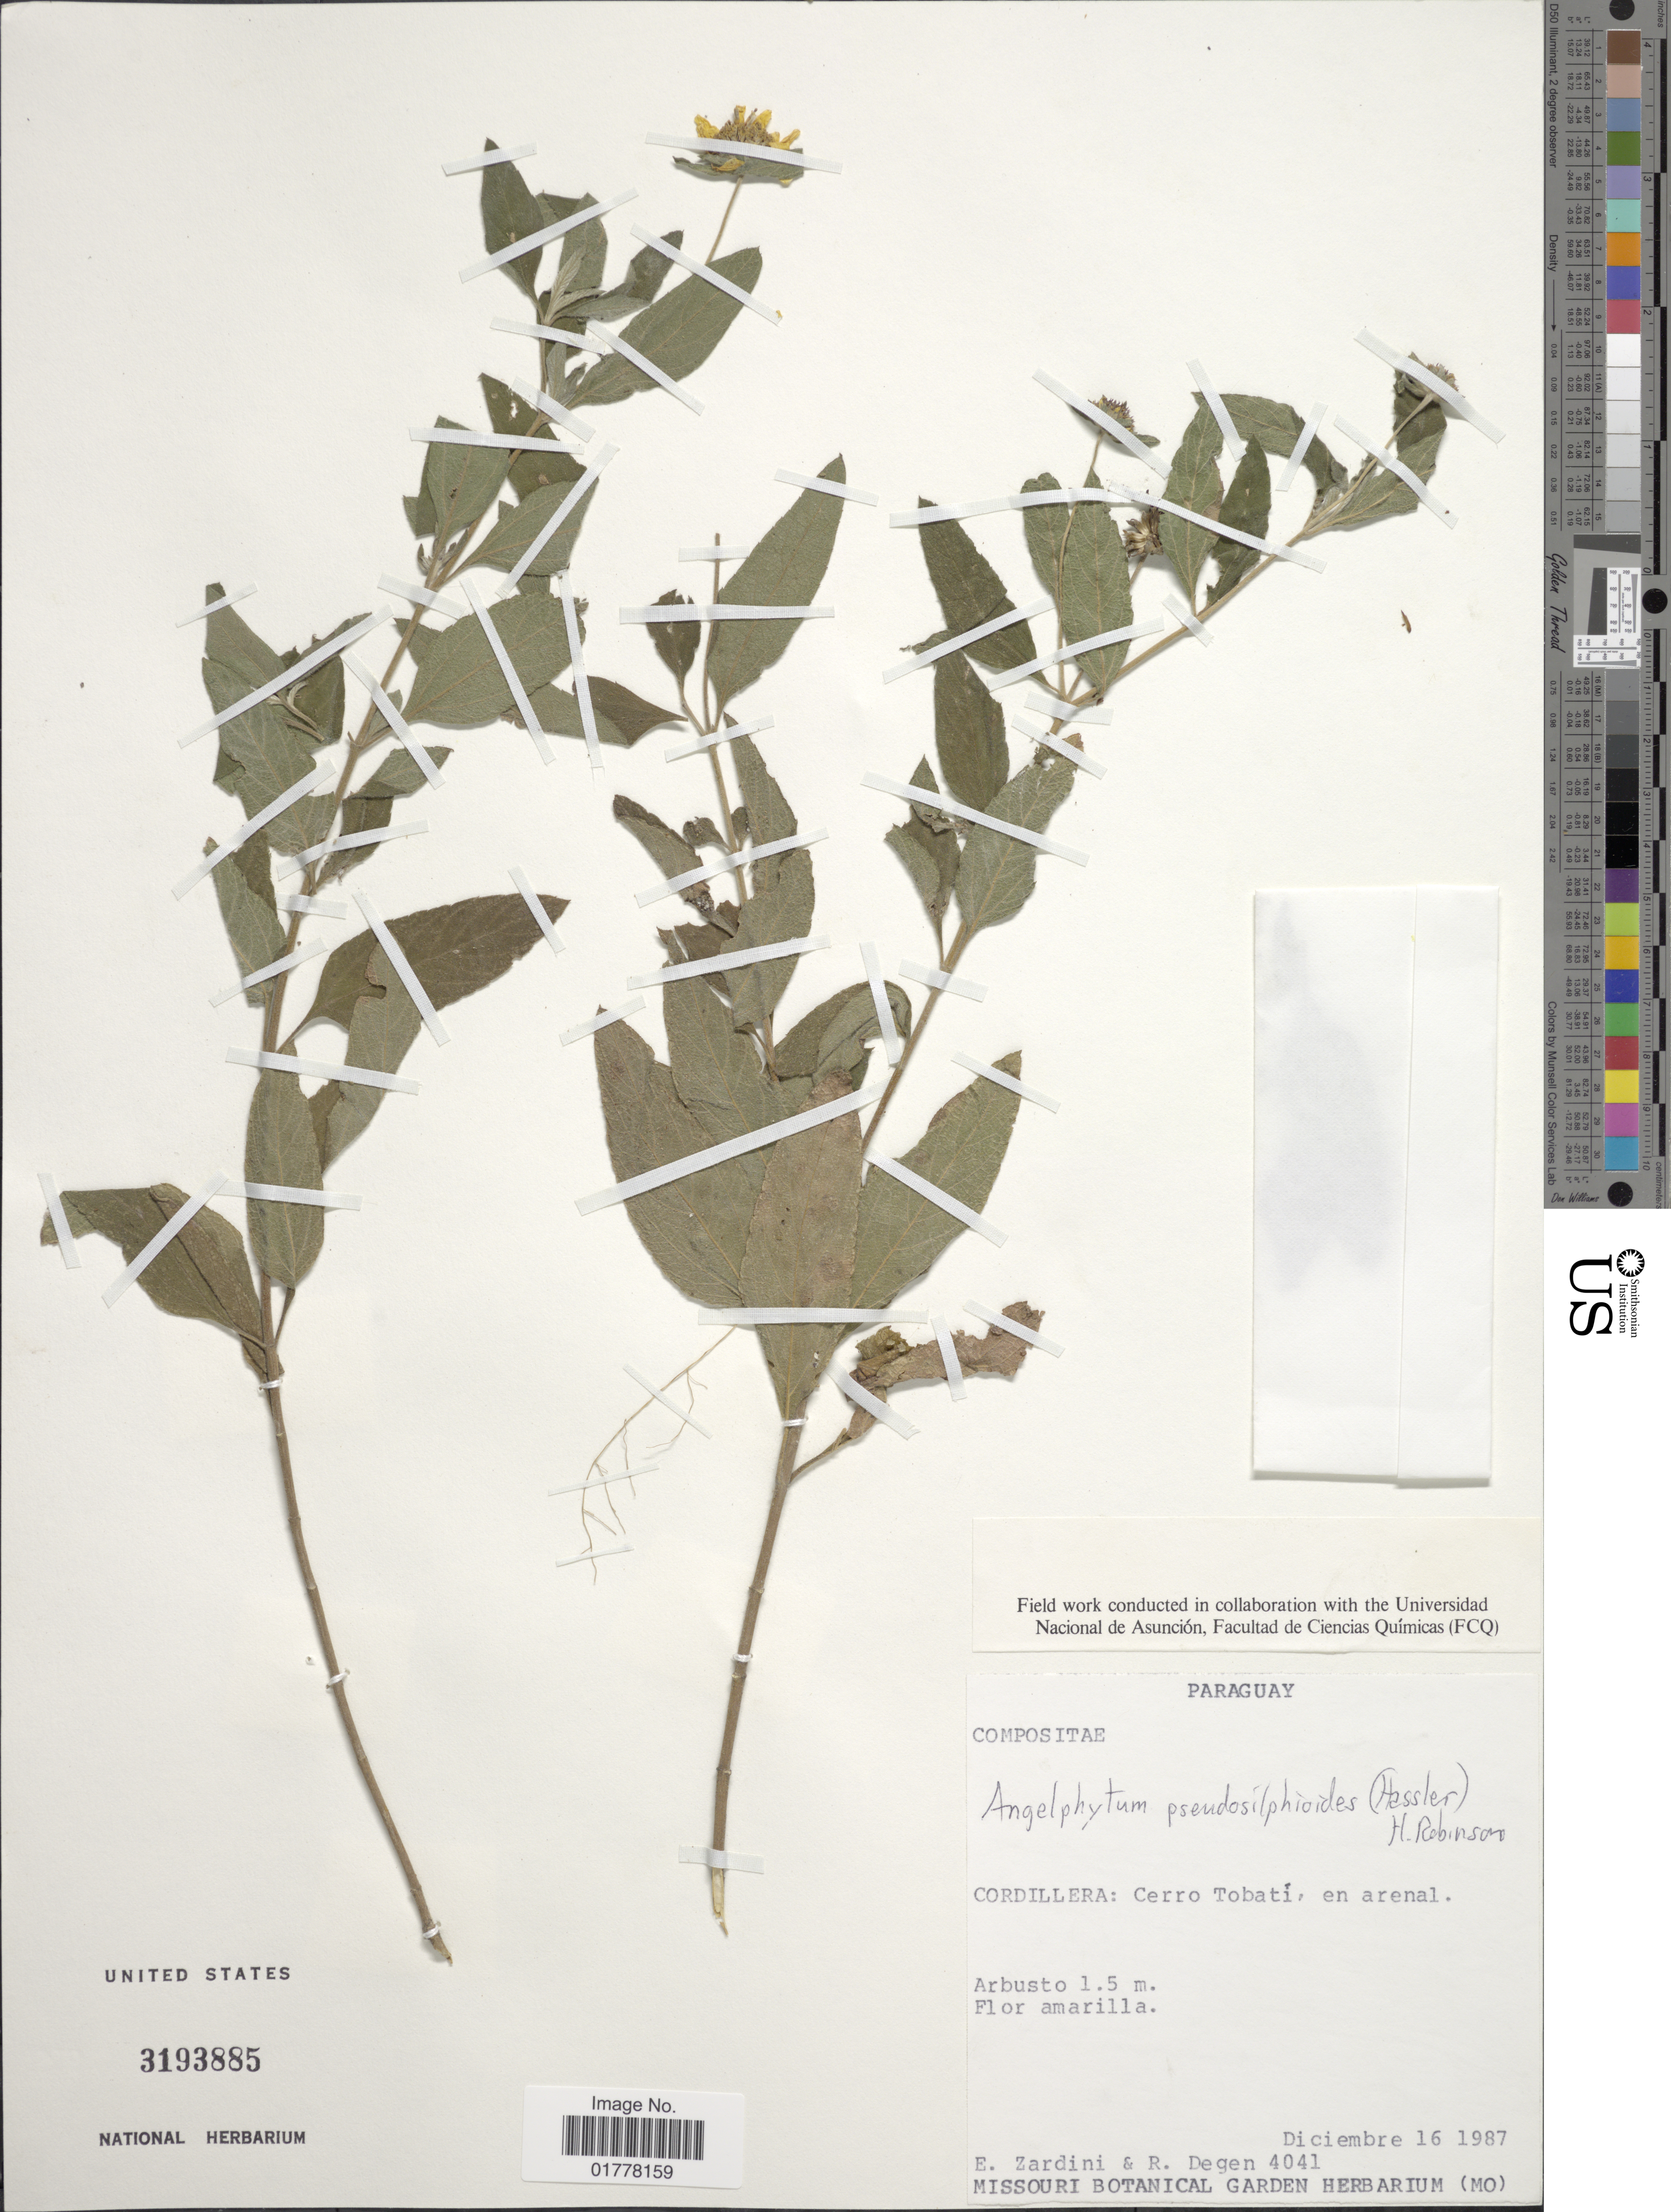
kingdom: Plantae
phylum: Tracheophyta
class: Magnoliopsida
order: Asterales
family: Asteraceae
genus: Angelphytum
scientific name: Angelphytum pseudosilphoides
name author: (Hassl.) H. Rob.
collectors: E. M. Zardini & R. Degen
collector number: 4041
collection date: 1987-12-16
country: Paraguay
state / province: Cordillera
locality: Cordillera: Cerro Tobatí, en arenal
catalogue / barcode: US 3193885